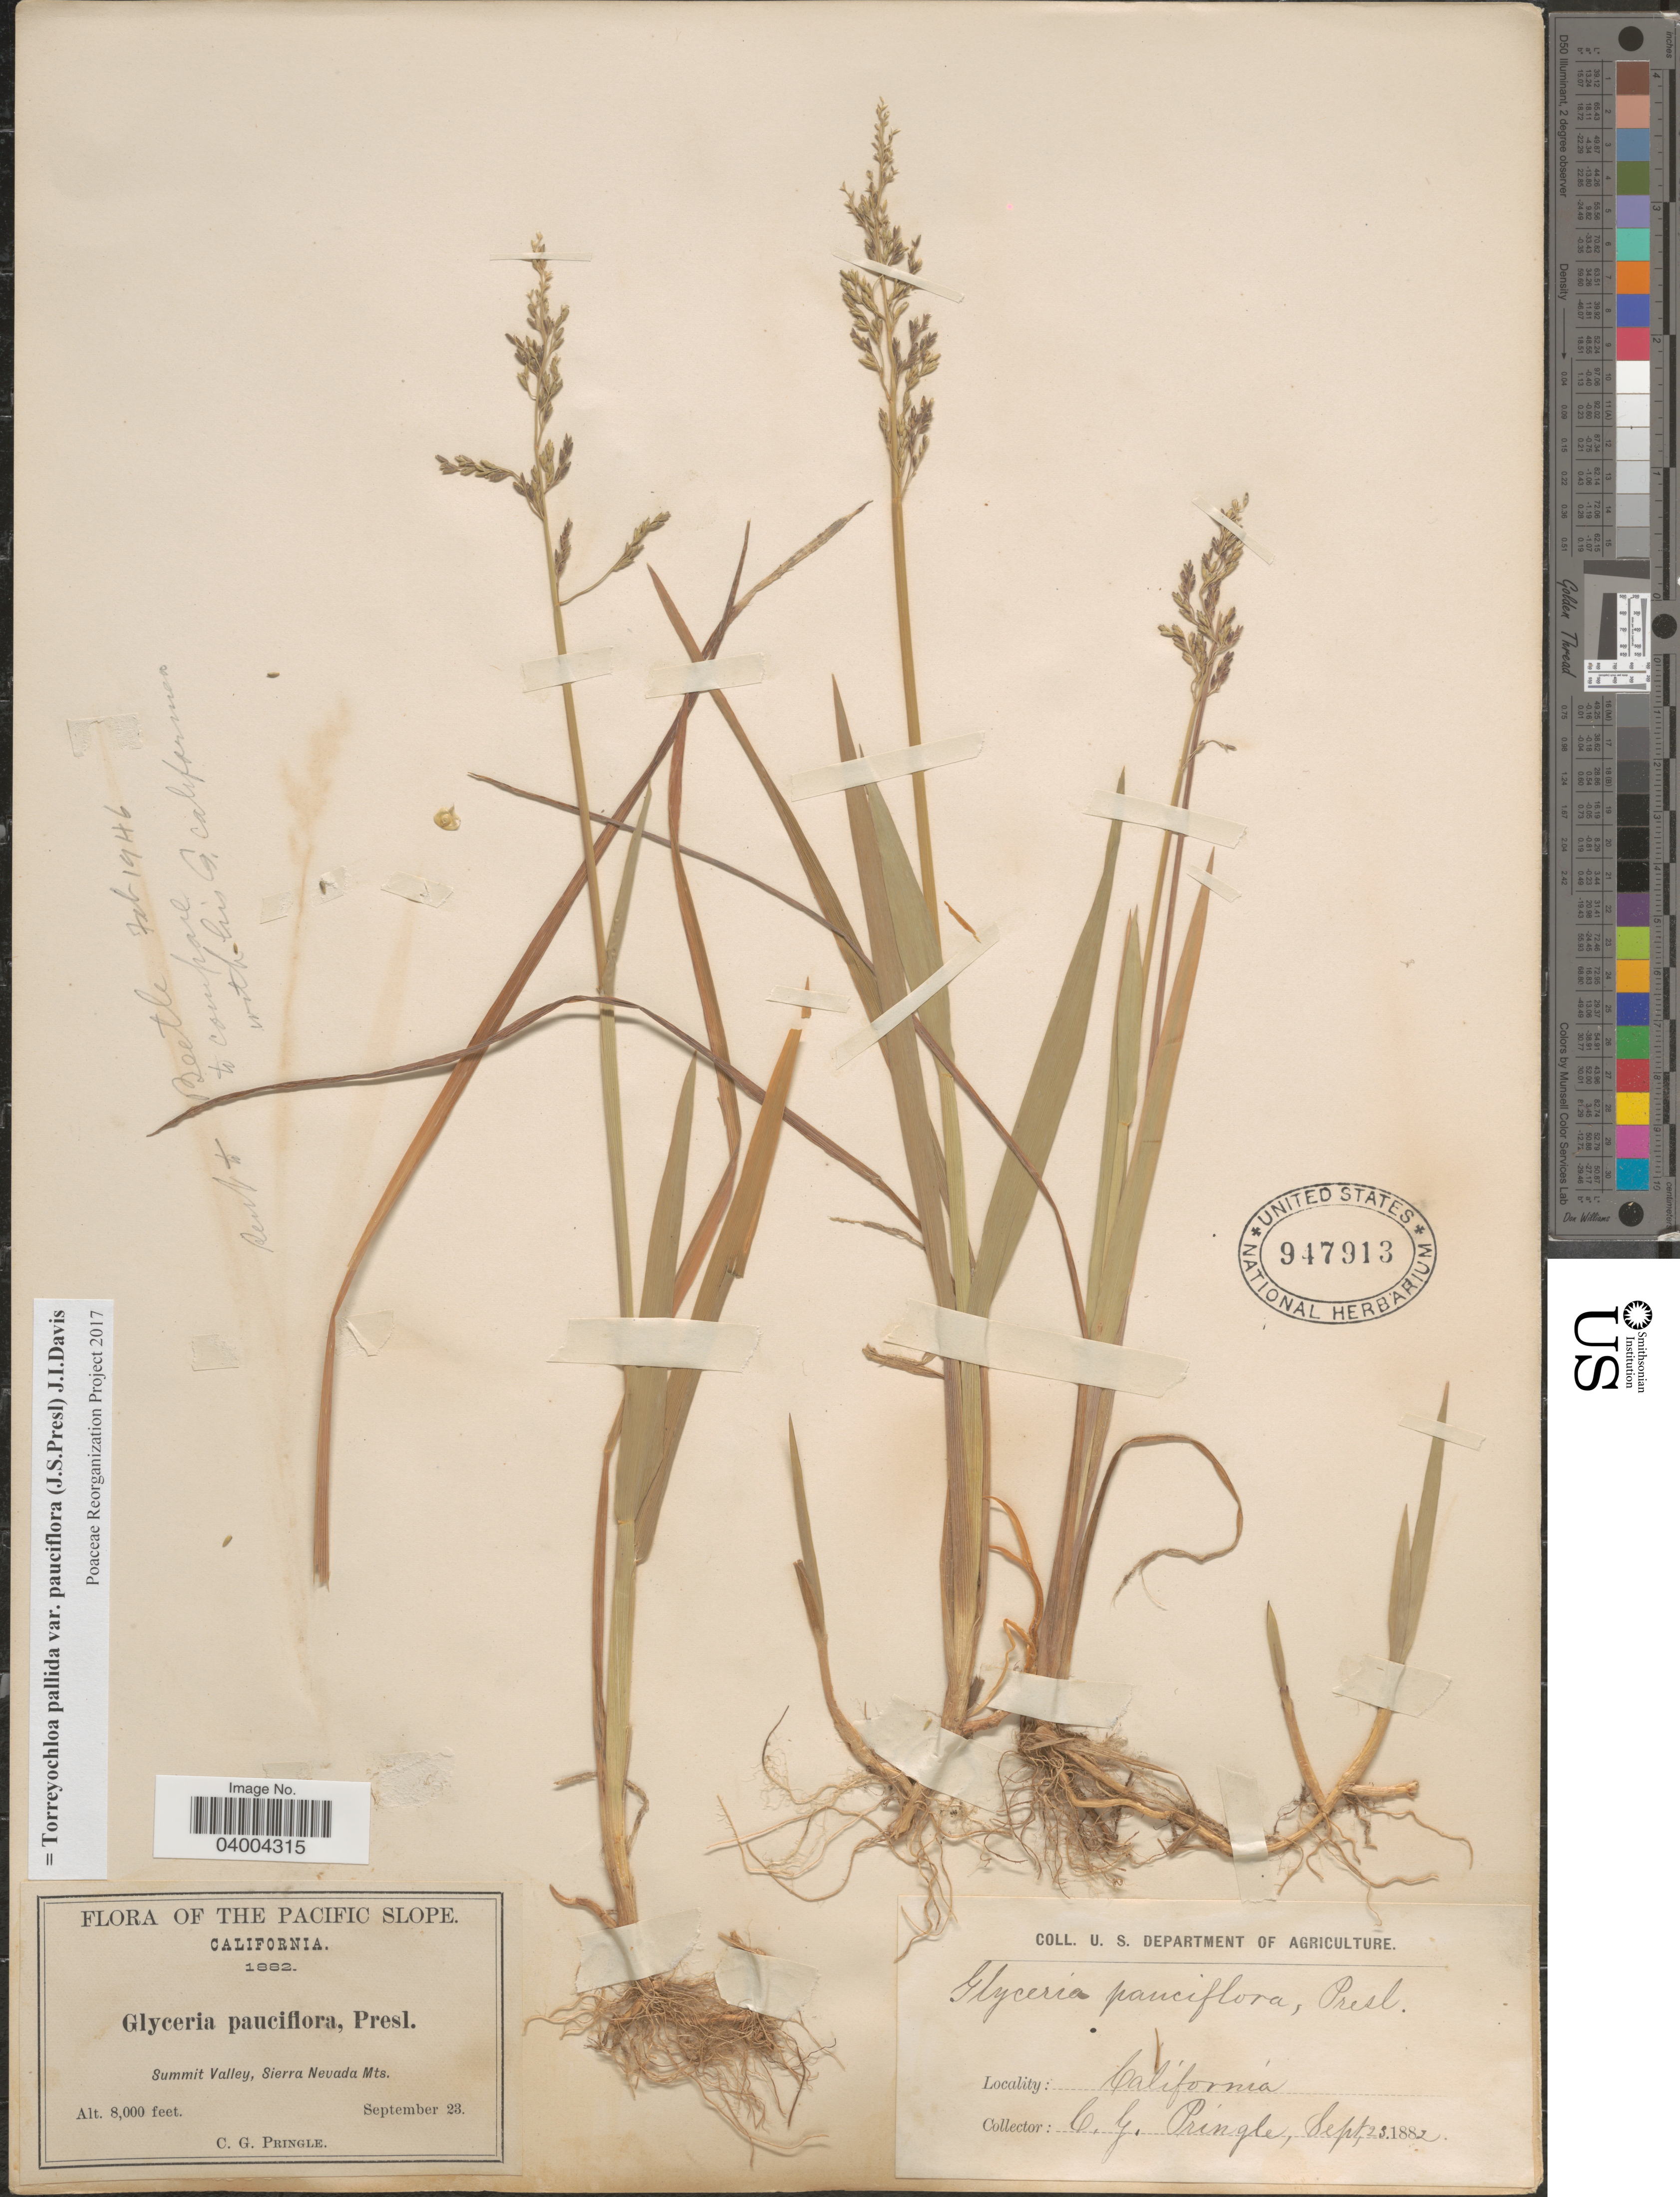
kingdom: Plantae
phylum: Tracheophyta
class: Liliopsida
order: Poales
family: Poaceae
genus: Torreyochloa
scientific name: Torreyochloa pallida var. pauciflora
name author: (J. Presl) J.I. Davis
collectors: C. G. Pringle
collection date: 1882-09-23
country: United States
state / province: California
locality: The Pacific Slope. Summit Valley, Sierra Nevada Mts.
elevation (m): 2438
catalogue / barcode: US 947913